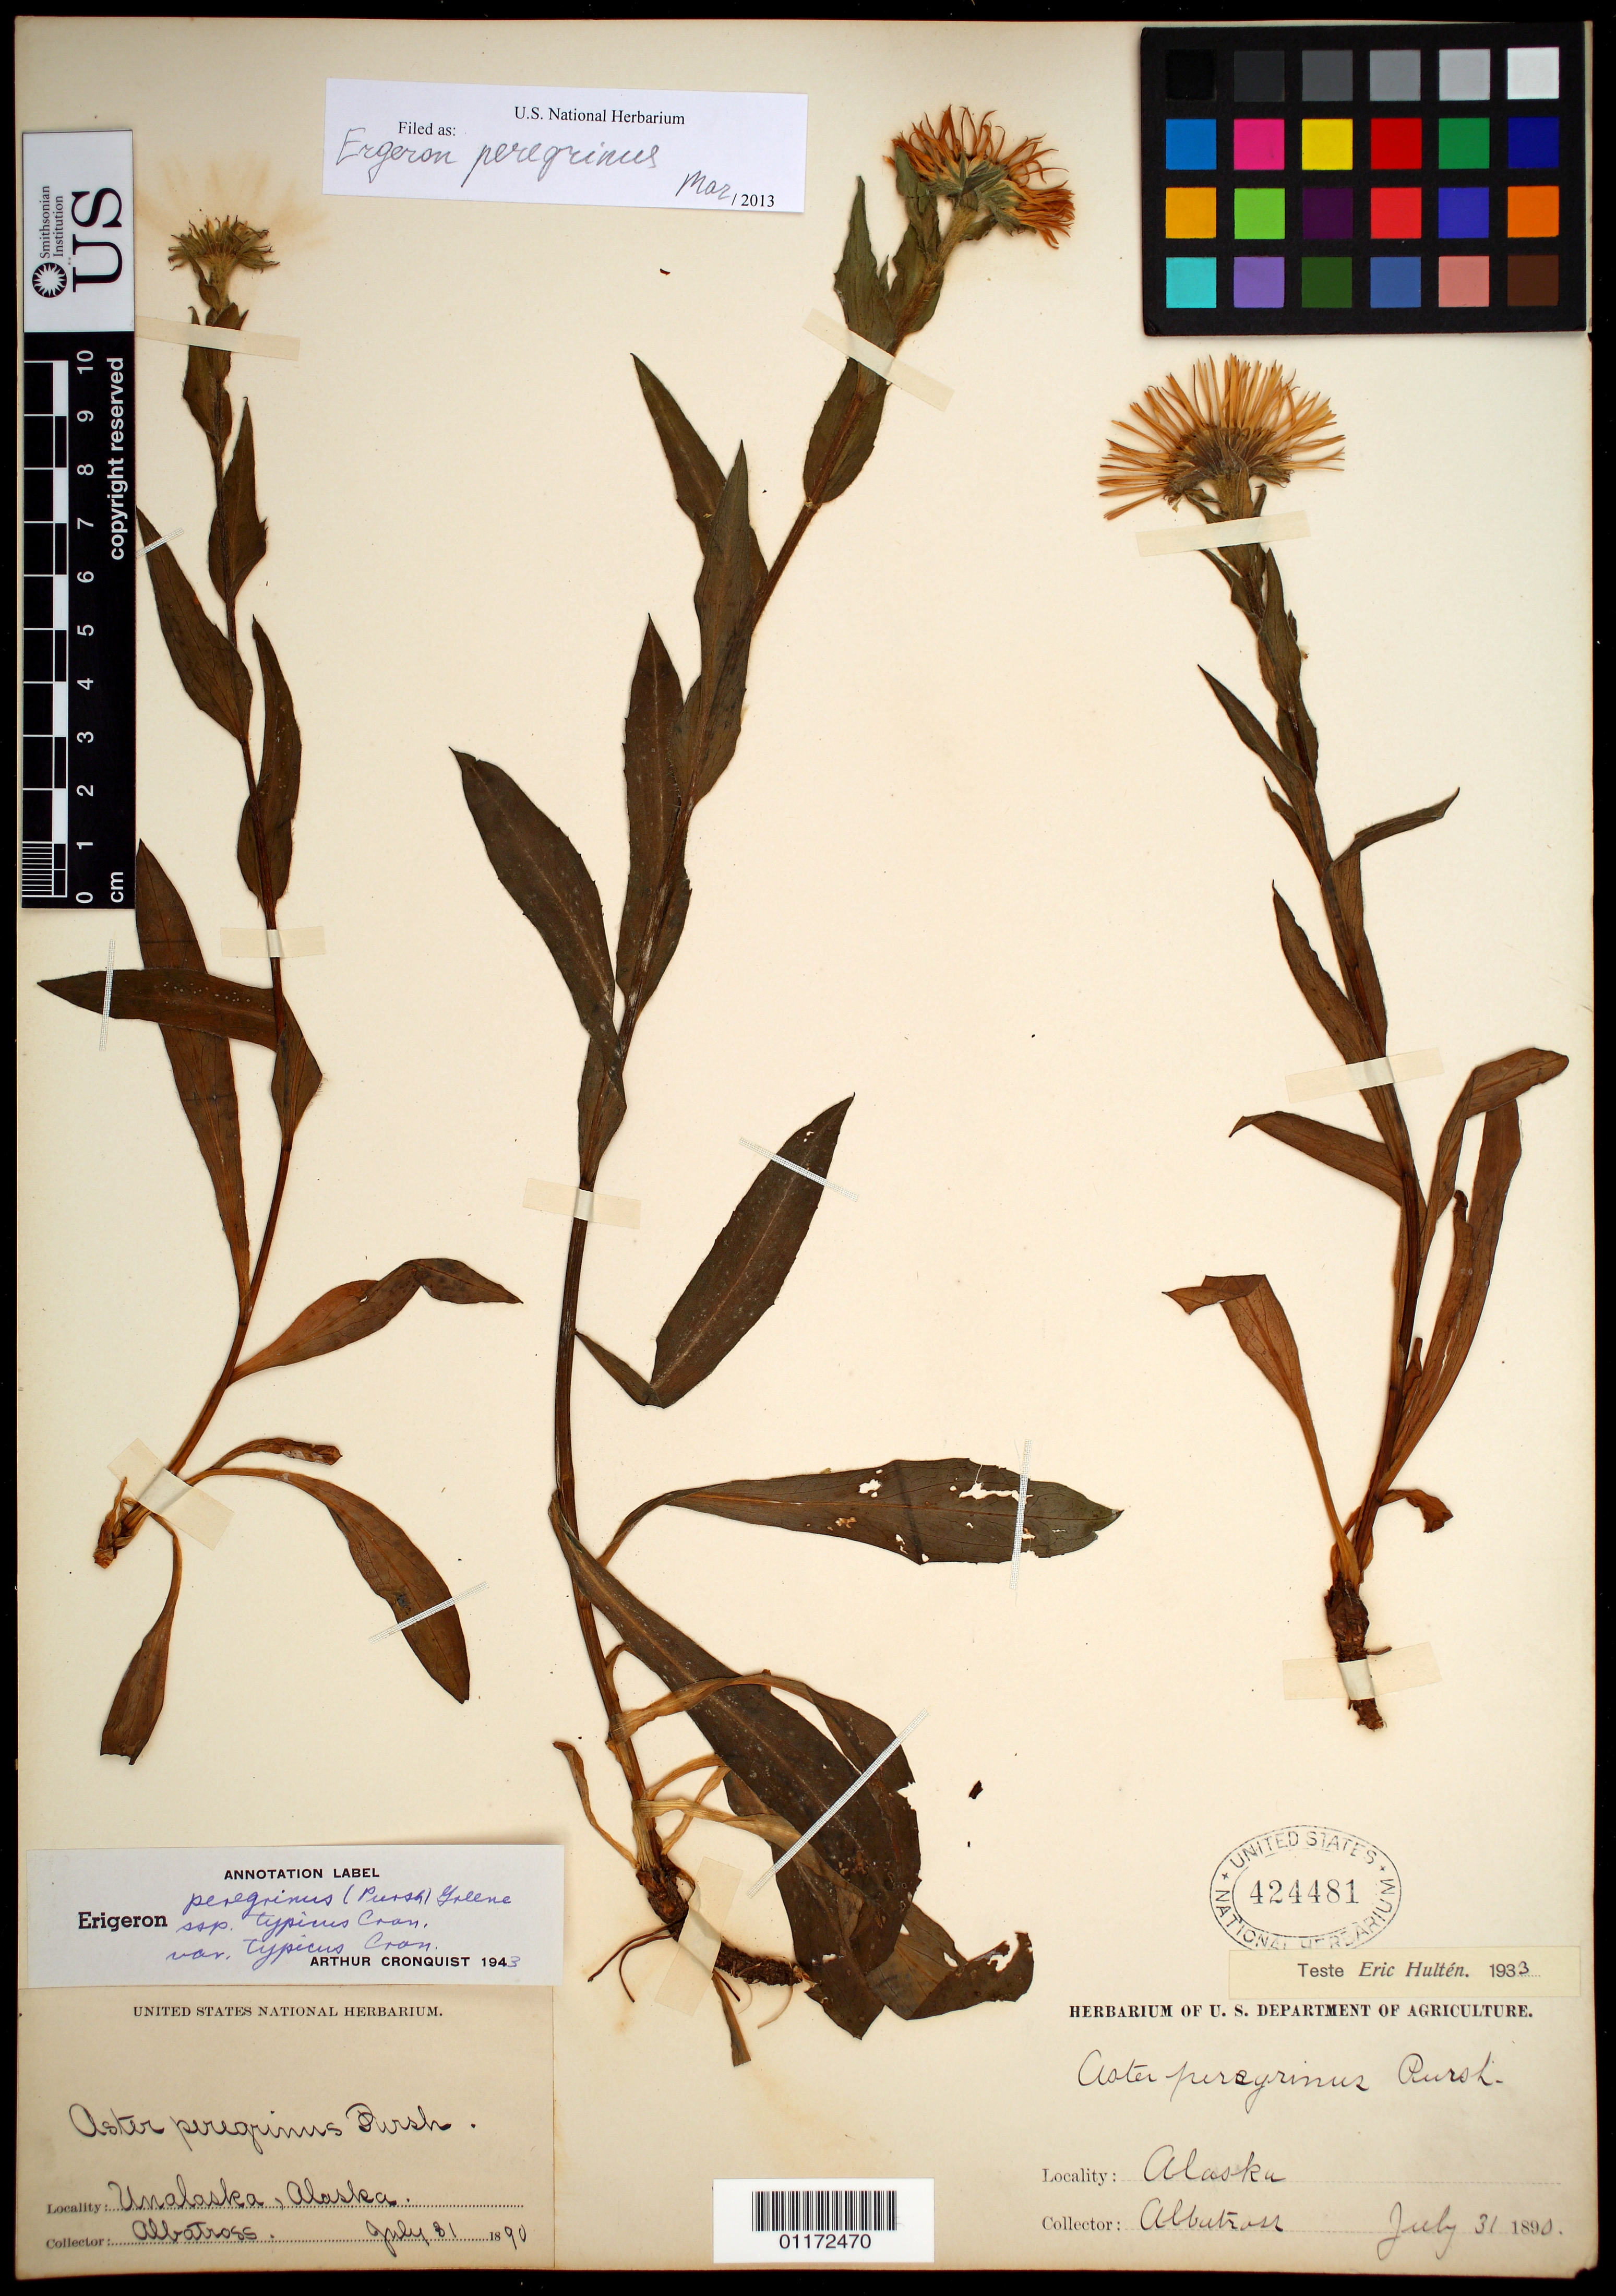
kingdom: Plantae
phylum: Tracheophyta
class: Magnoliopsida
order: Asterales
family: Asteraceae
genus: Erigeron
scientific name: Erigeron peregrinus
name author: (Banks ex Pursh) Greene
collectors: "The Albatross"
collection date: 1890-07-31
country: United States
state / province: Alaska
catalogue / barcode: US 424481